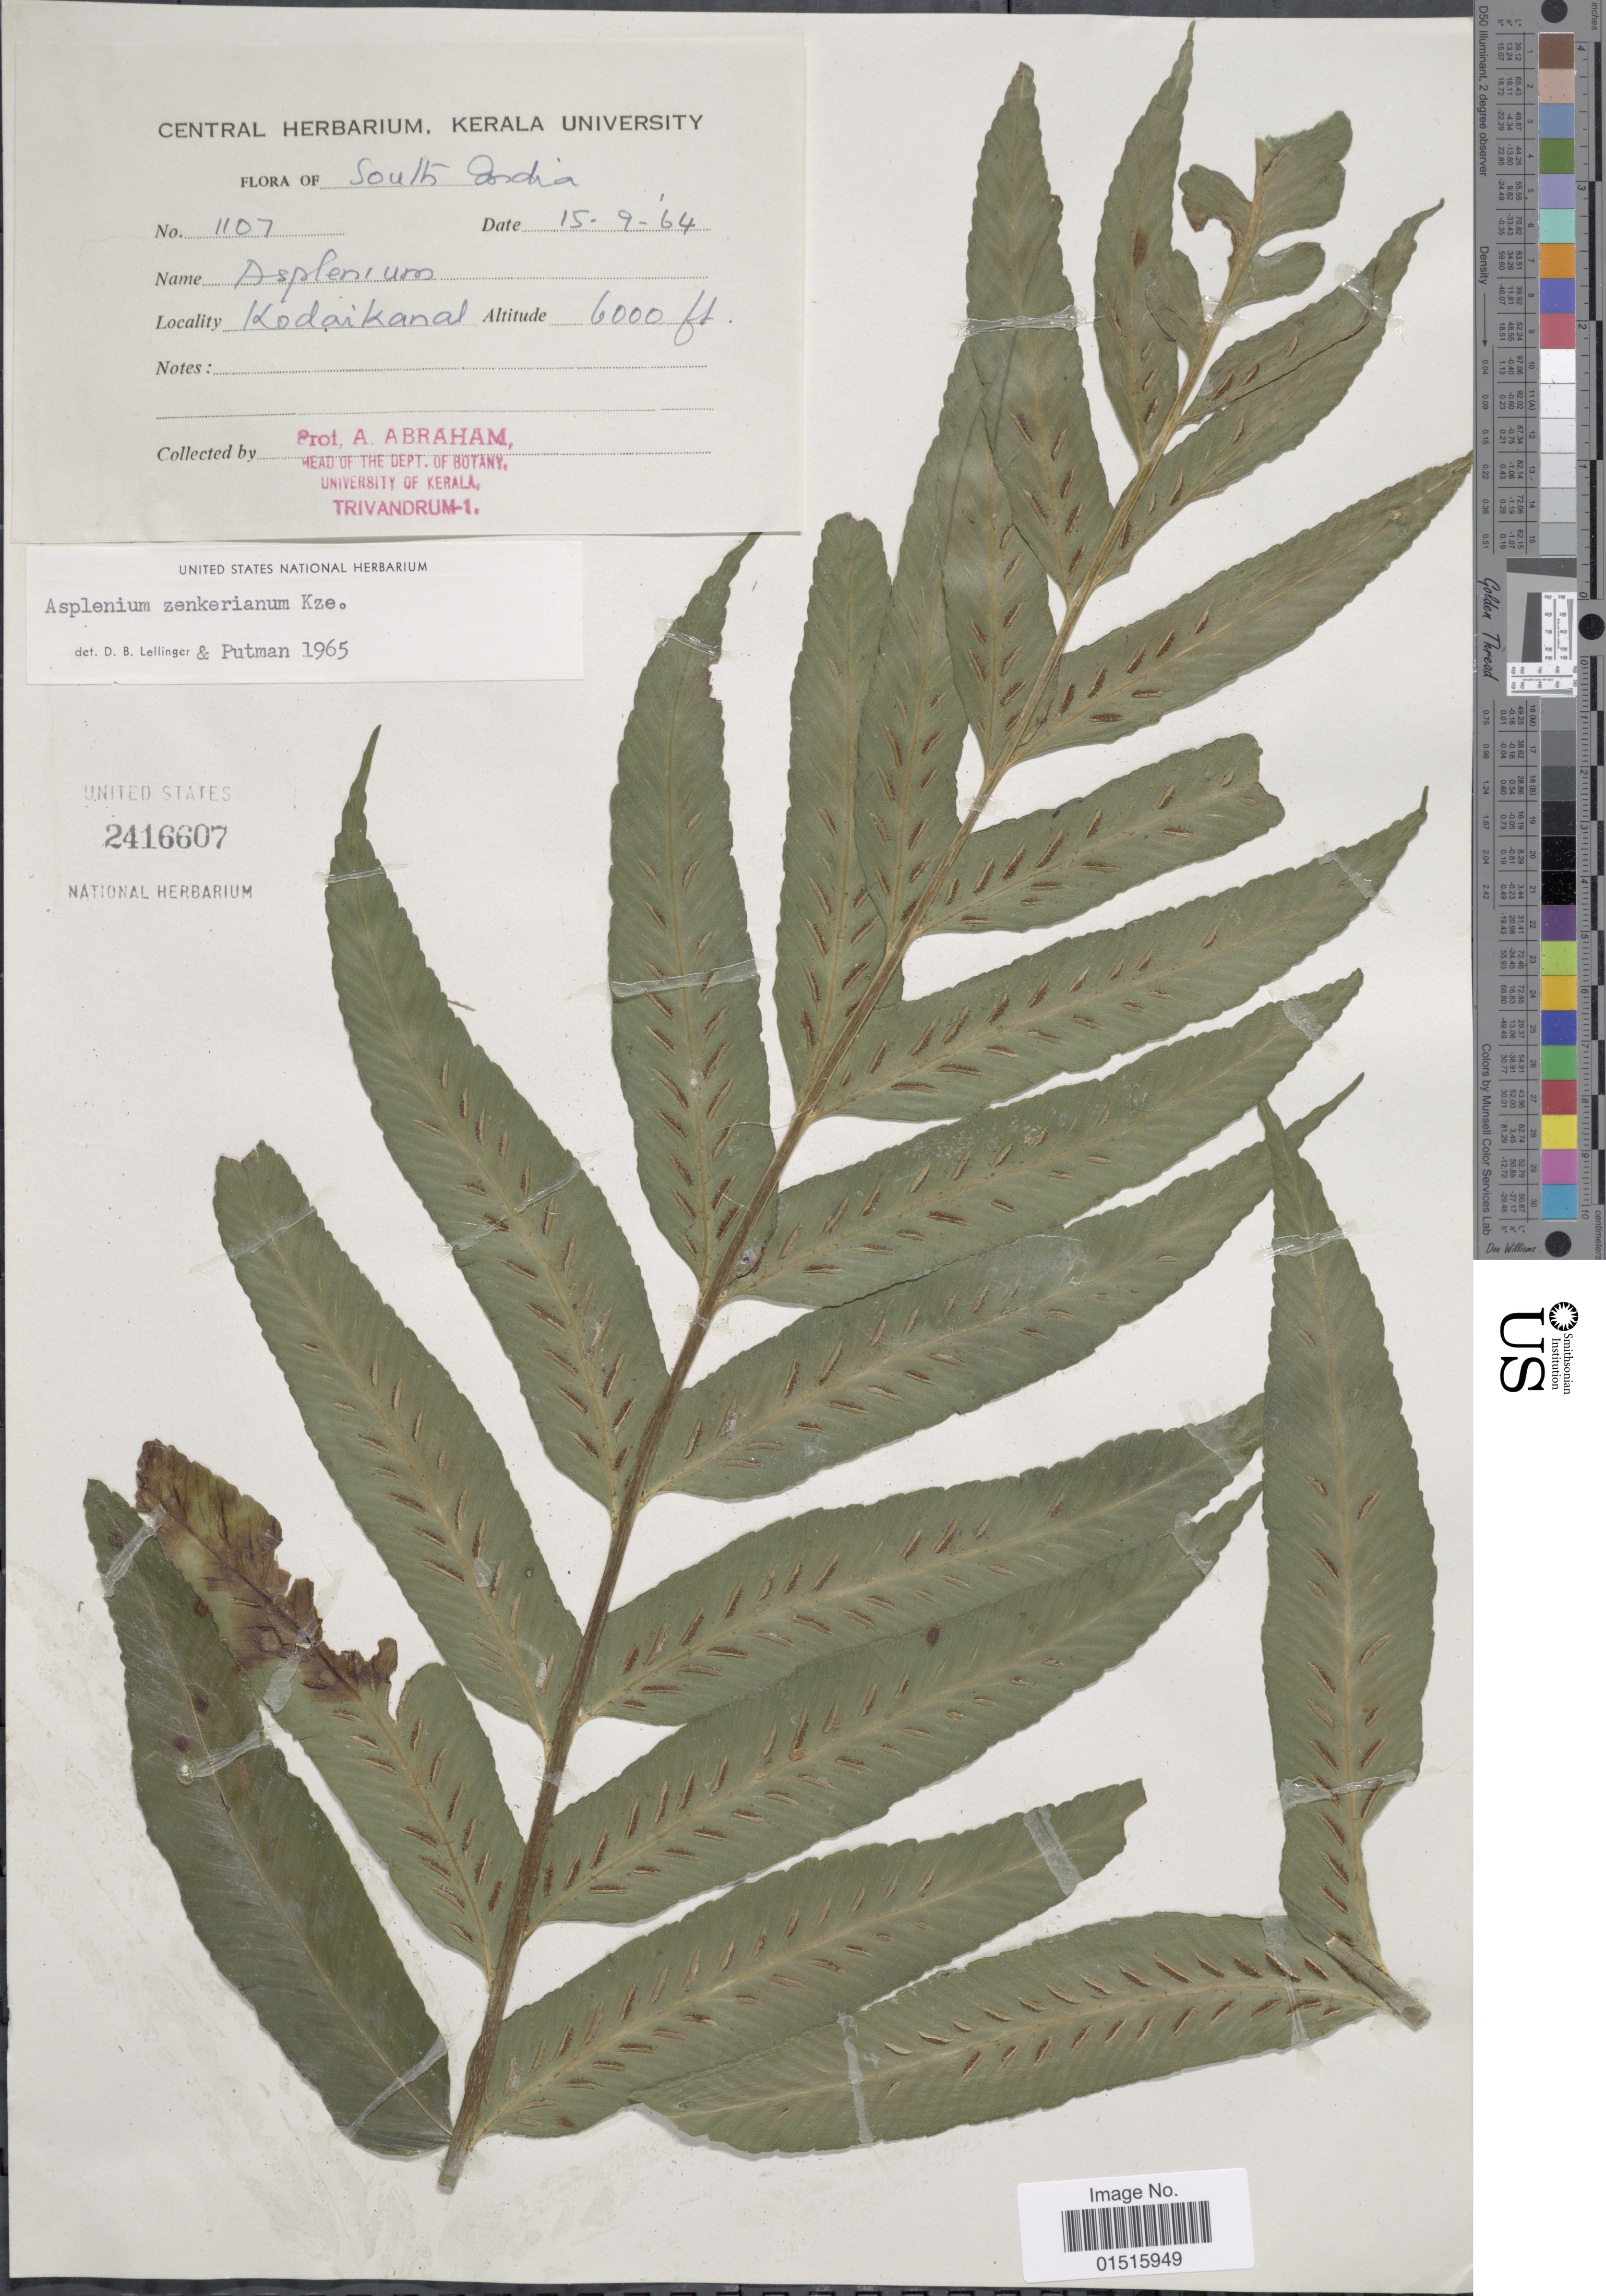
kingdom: Plantae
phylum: Tracheophyta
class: Polypodiopsida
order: Polypodiales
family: Aspleniaceae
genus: Asplenium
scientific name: Asplenium zenkerianum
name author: Kunze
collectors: A. Abraham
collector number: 1107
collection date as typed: Transcribed d/m/y: 15/9/64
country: India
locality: Flora of South India, Kodaikanal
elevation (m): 1829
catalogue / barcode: US 2416607